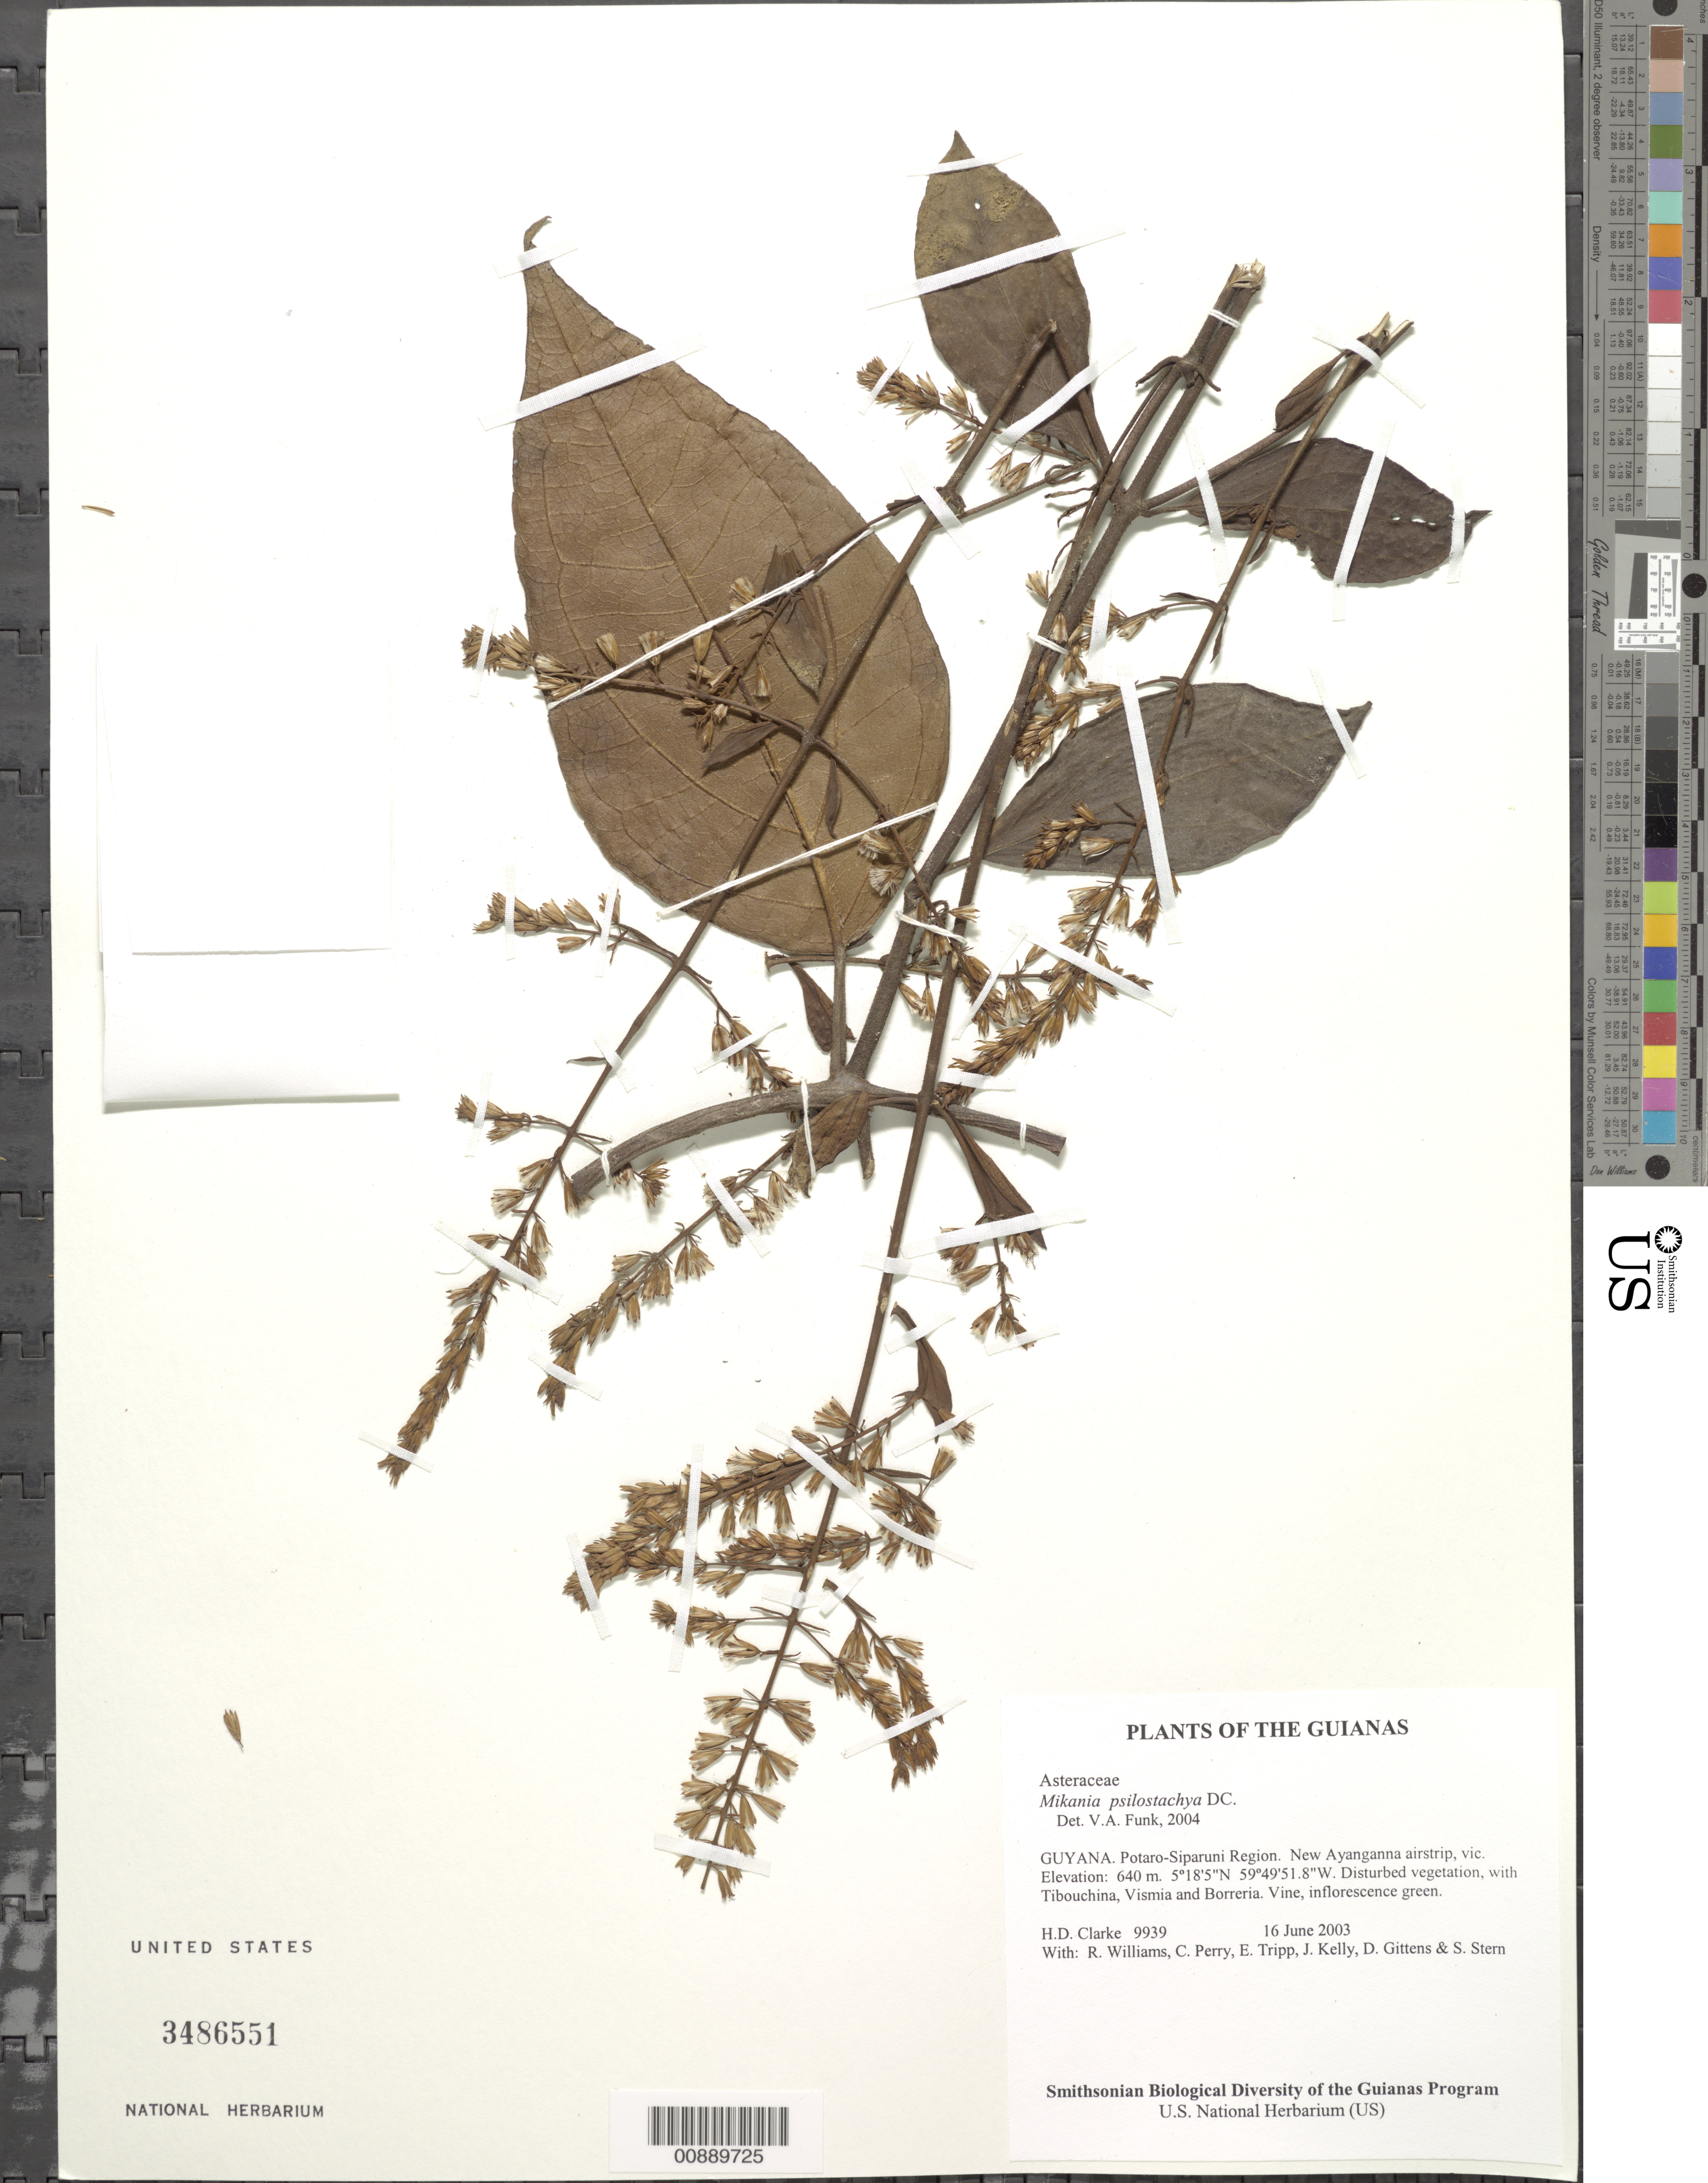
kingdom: Plantae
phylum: Tracheophyta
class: Magnoliopsida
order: Asterales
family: Asteraceae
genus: Mikania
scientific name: Mikania psilostachya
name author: DC.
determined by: Funk, Vicki A., (BOT), Smithsonian Institution - National Museum of Natural History (UNITED STATES)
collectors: H. D. Clarke, R. Williams, C. Perry, E. Tripp, J. Kelly, D. Gittens & S. R. Stern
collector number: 9939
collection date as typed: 16 June 2003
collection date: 2003-06-16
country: Guyana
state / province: Potaro-Siparuni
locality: New Ayanganna airstrip, vic.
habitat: Disturbed vegetation, with Tibouchina, Vismia and Borreria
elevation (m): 640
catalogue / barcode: US 3486551